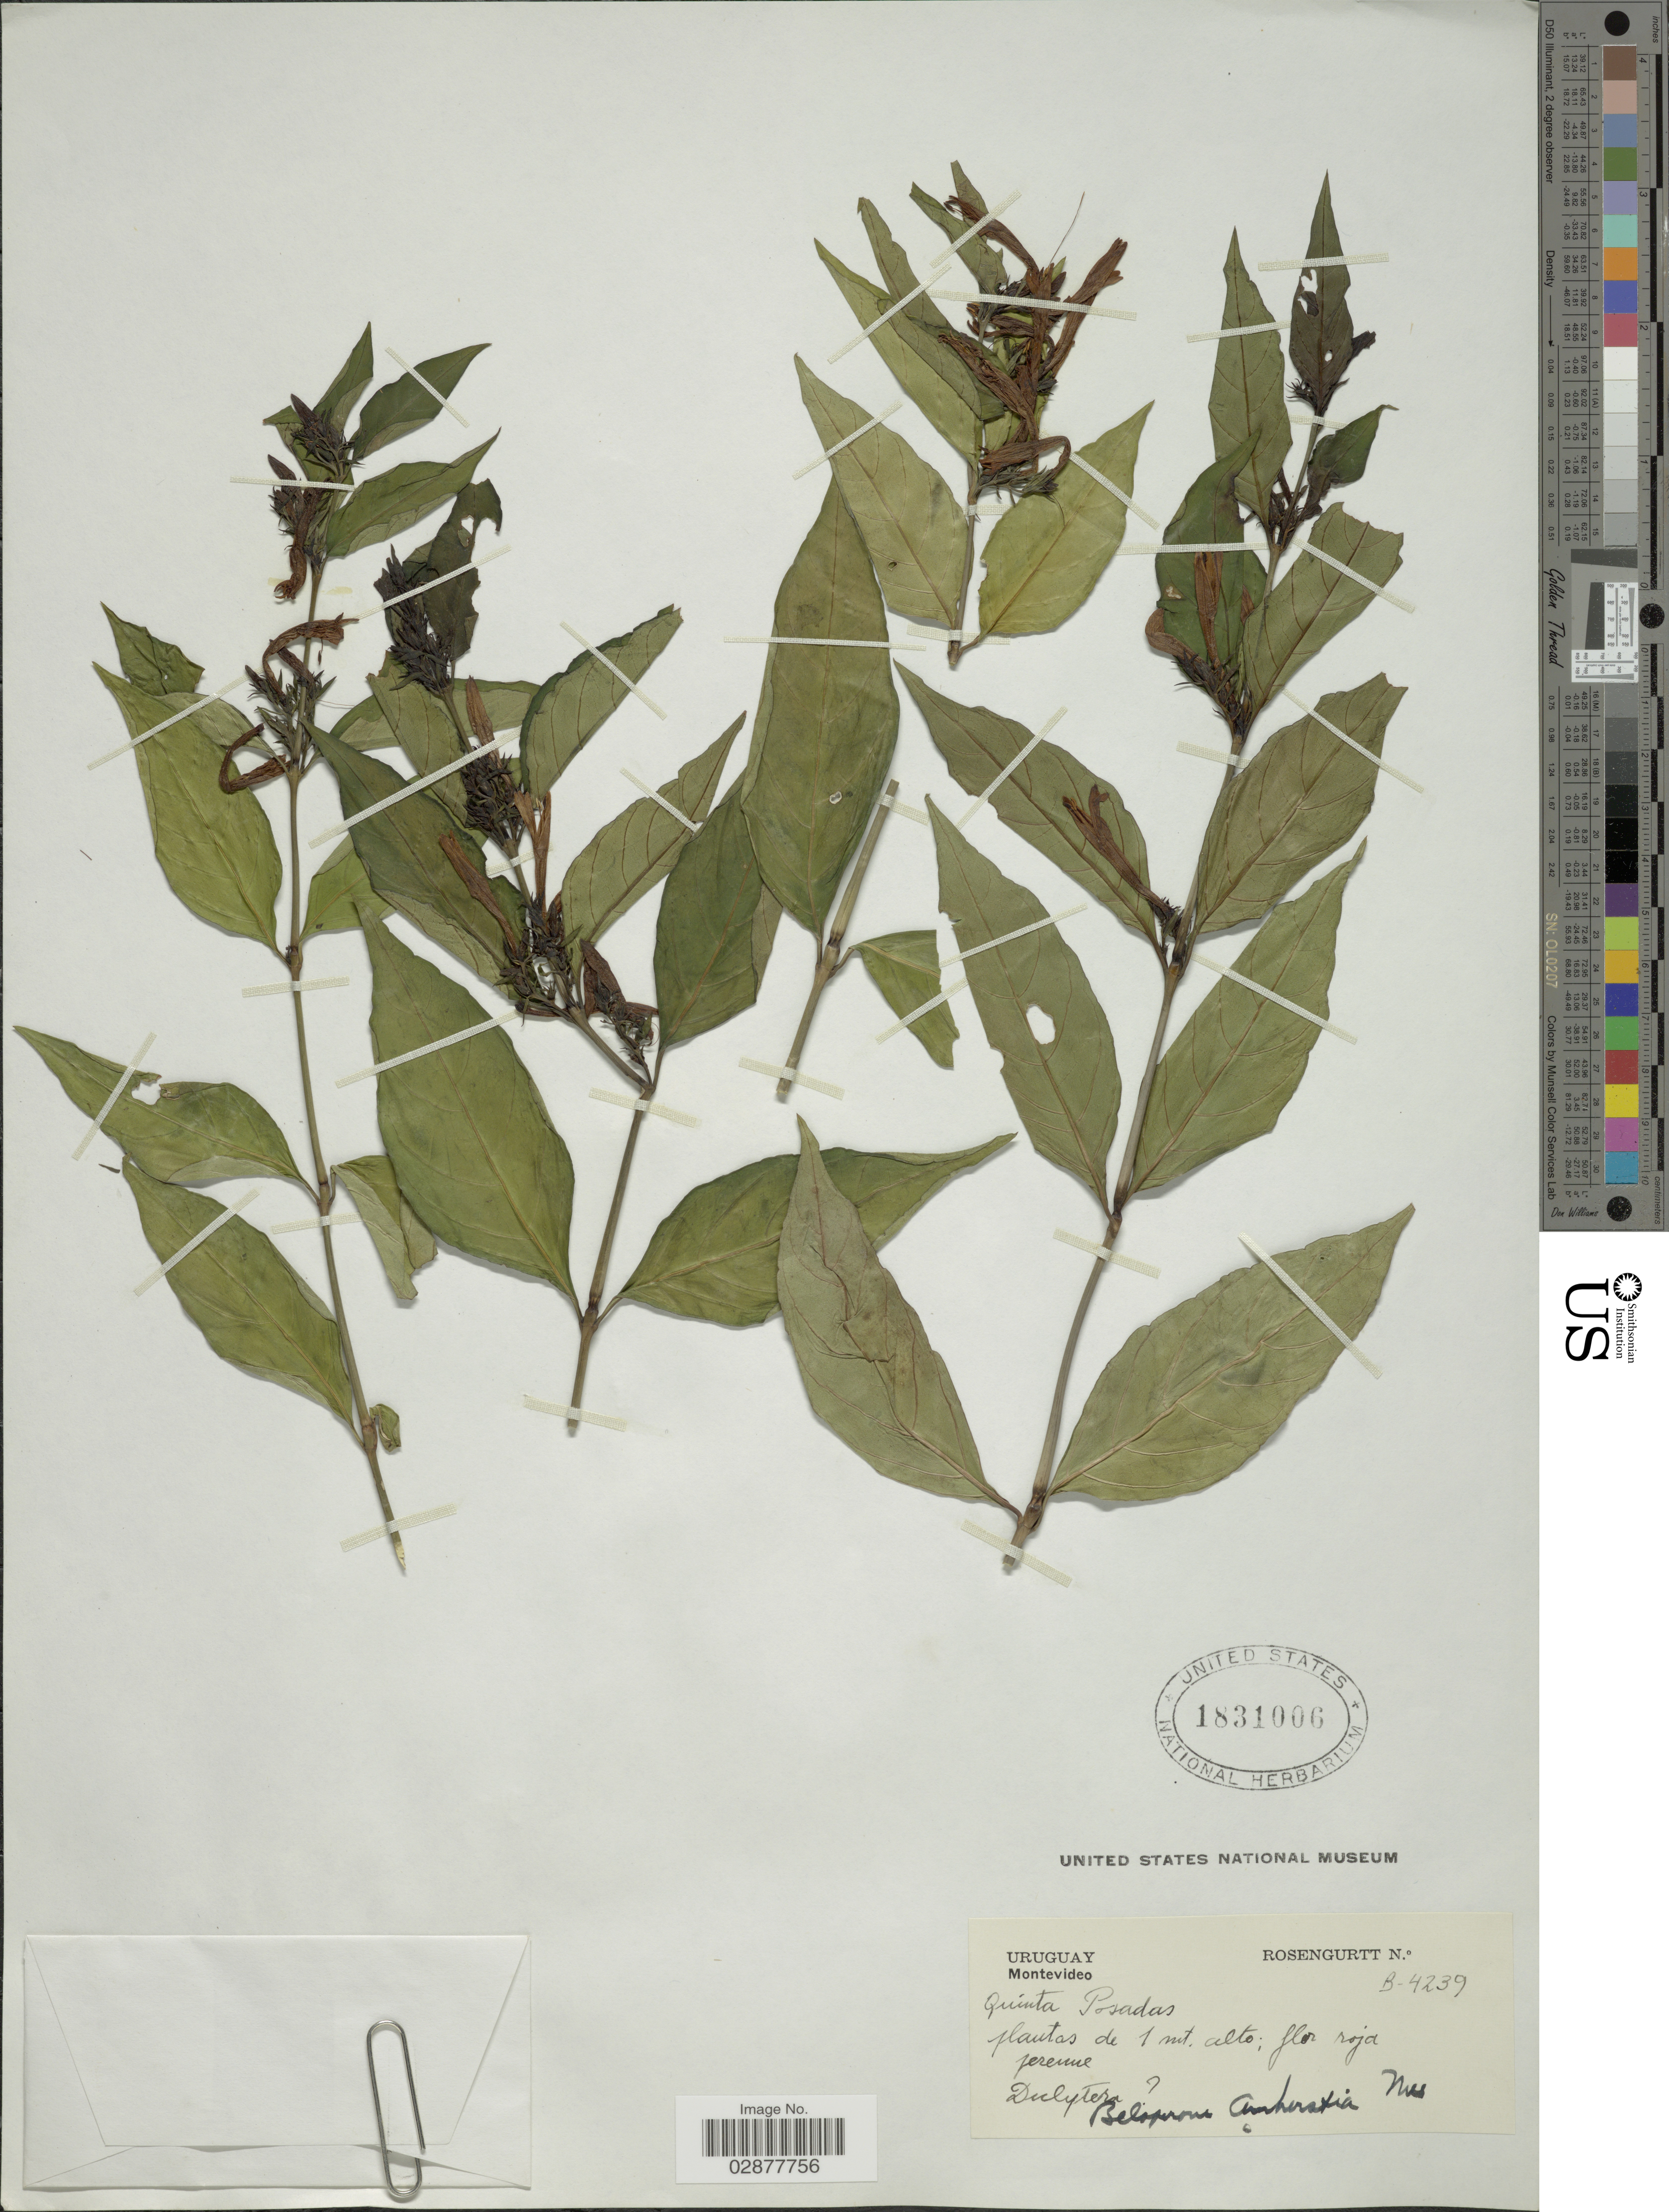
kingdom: Plantae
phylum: Tracheophyta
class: Magnoliopsida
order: Lamiales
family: Acanthaceae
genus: Justicia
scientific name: Justicia brasiliana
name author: Roth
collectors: Rosengurtt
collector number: B-4239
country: Uruguay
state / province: Montevideo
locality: Quinta Posadas.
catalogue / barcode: US 1831006